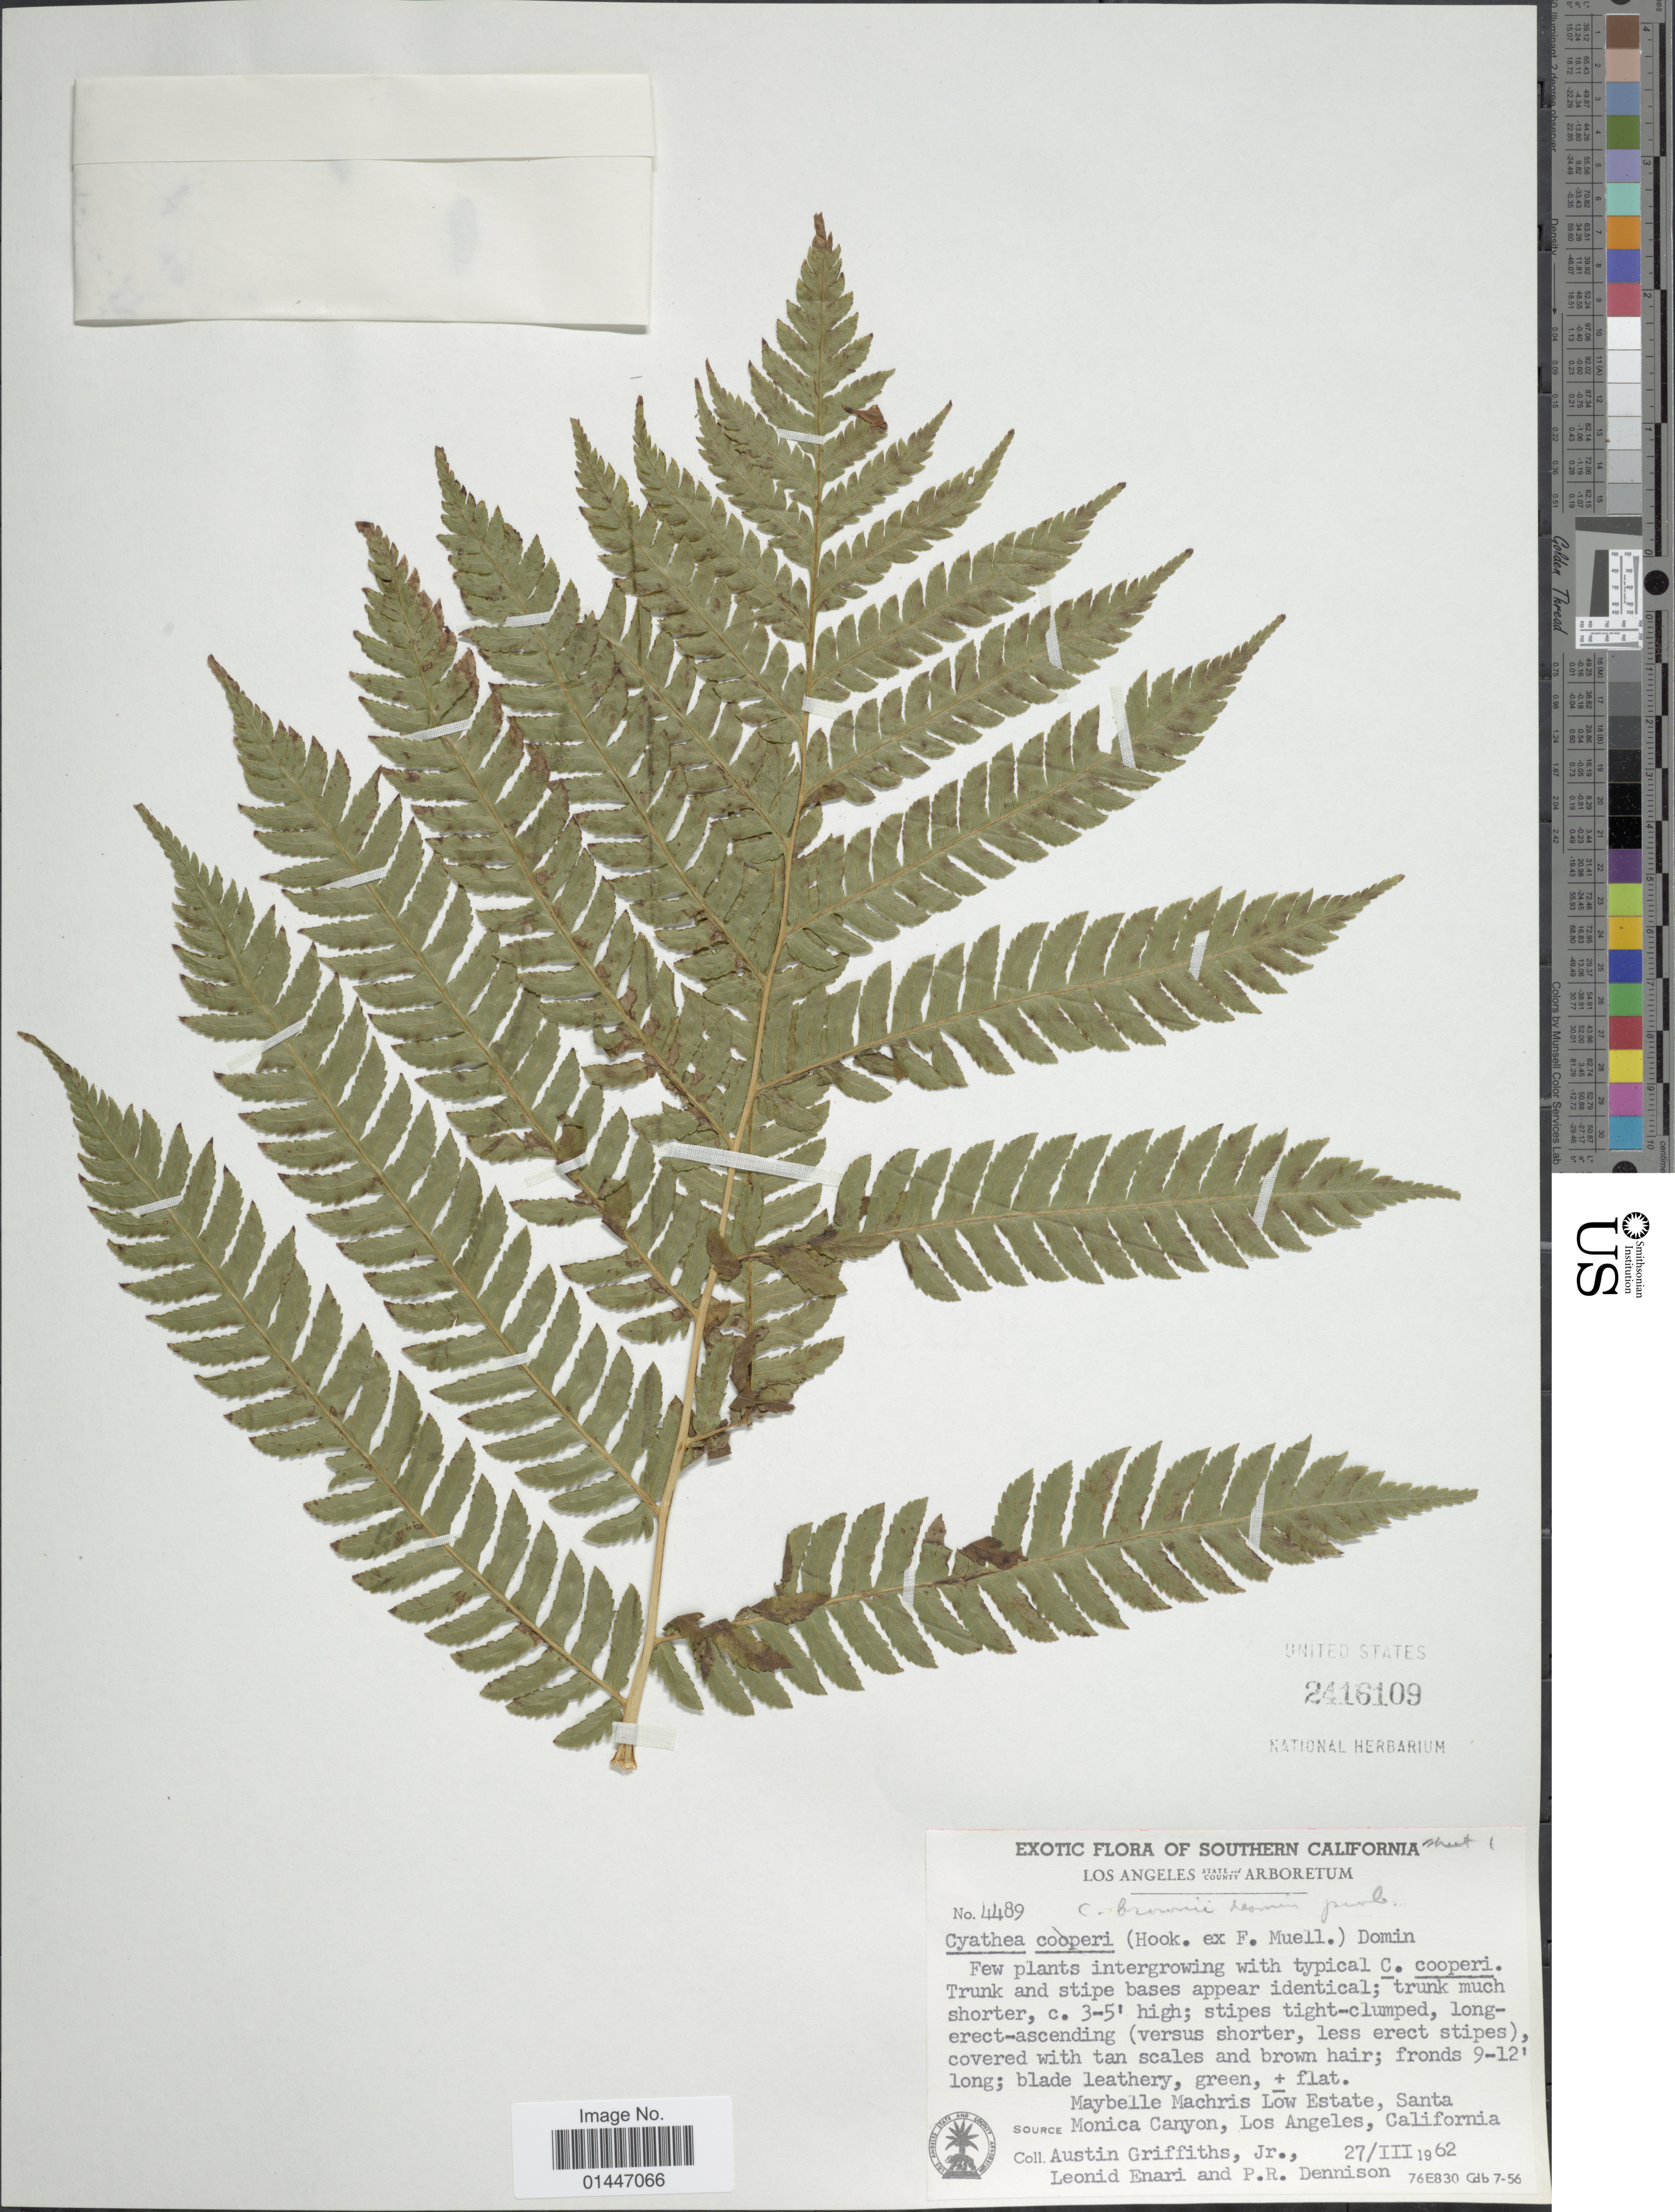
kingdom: Plantae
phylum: Tracheophyta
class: Polypodiopsida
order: Cyatheales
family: Cyatheaceae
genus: Sphaeropteris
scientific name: Sphaeropteris cooperi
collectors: A. Griffiths, L. Enari & P. Dennison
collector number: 4489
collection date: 1962-03-27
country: United States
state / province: California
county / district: Los Angeles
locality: Southern California, Los Angeles State and county Arboretum [unsure placement]. Maybelle Machris Low Estate, Santa Monica Canyon, Los Angeles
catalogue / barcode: US 2416109